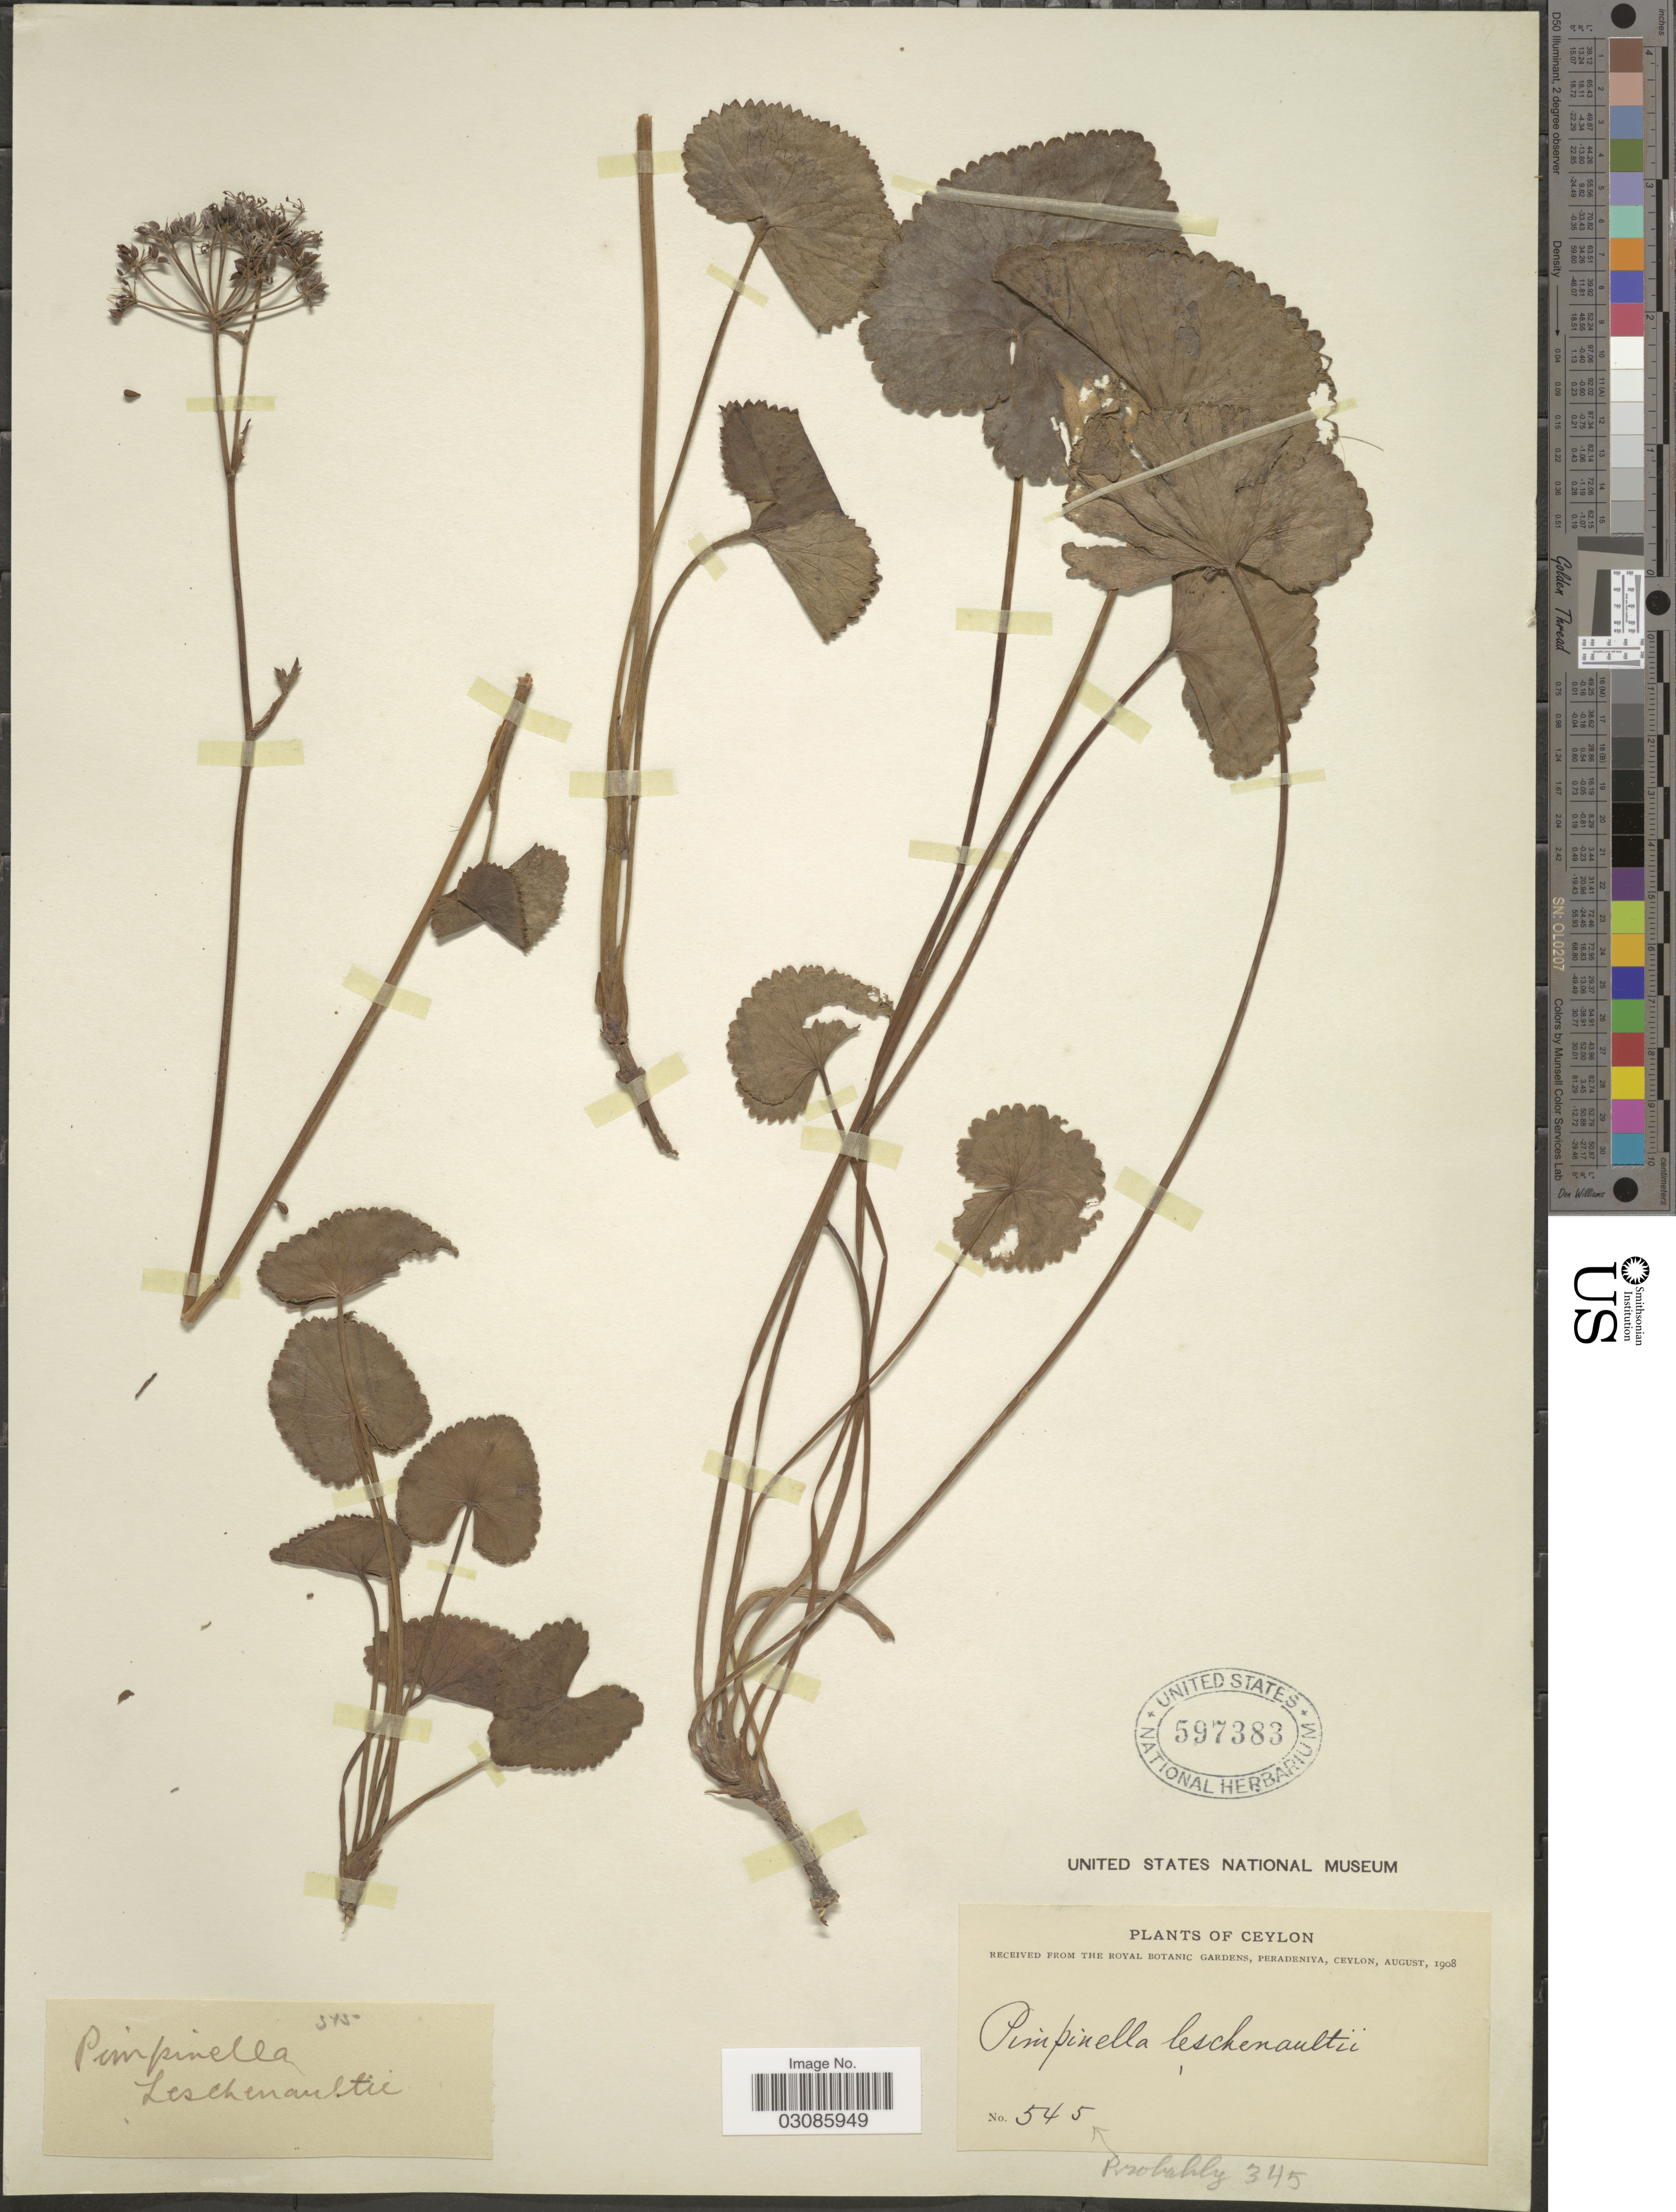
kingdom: Plantae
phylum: Tracheophyta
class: Magnoliopsida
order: Apiales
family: Apiaceae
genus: Pimpinella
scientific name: Pimpinella leschenaultii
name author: DC.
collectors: P. Royal Botanic Gardens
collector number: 545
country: Sri Lanka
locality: Ceylon.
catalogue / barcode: US 597383